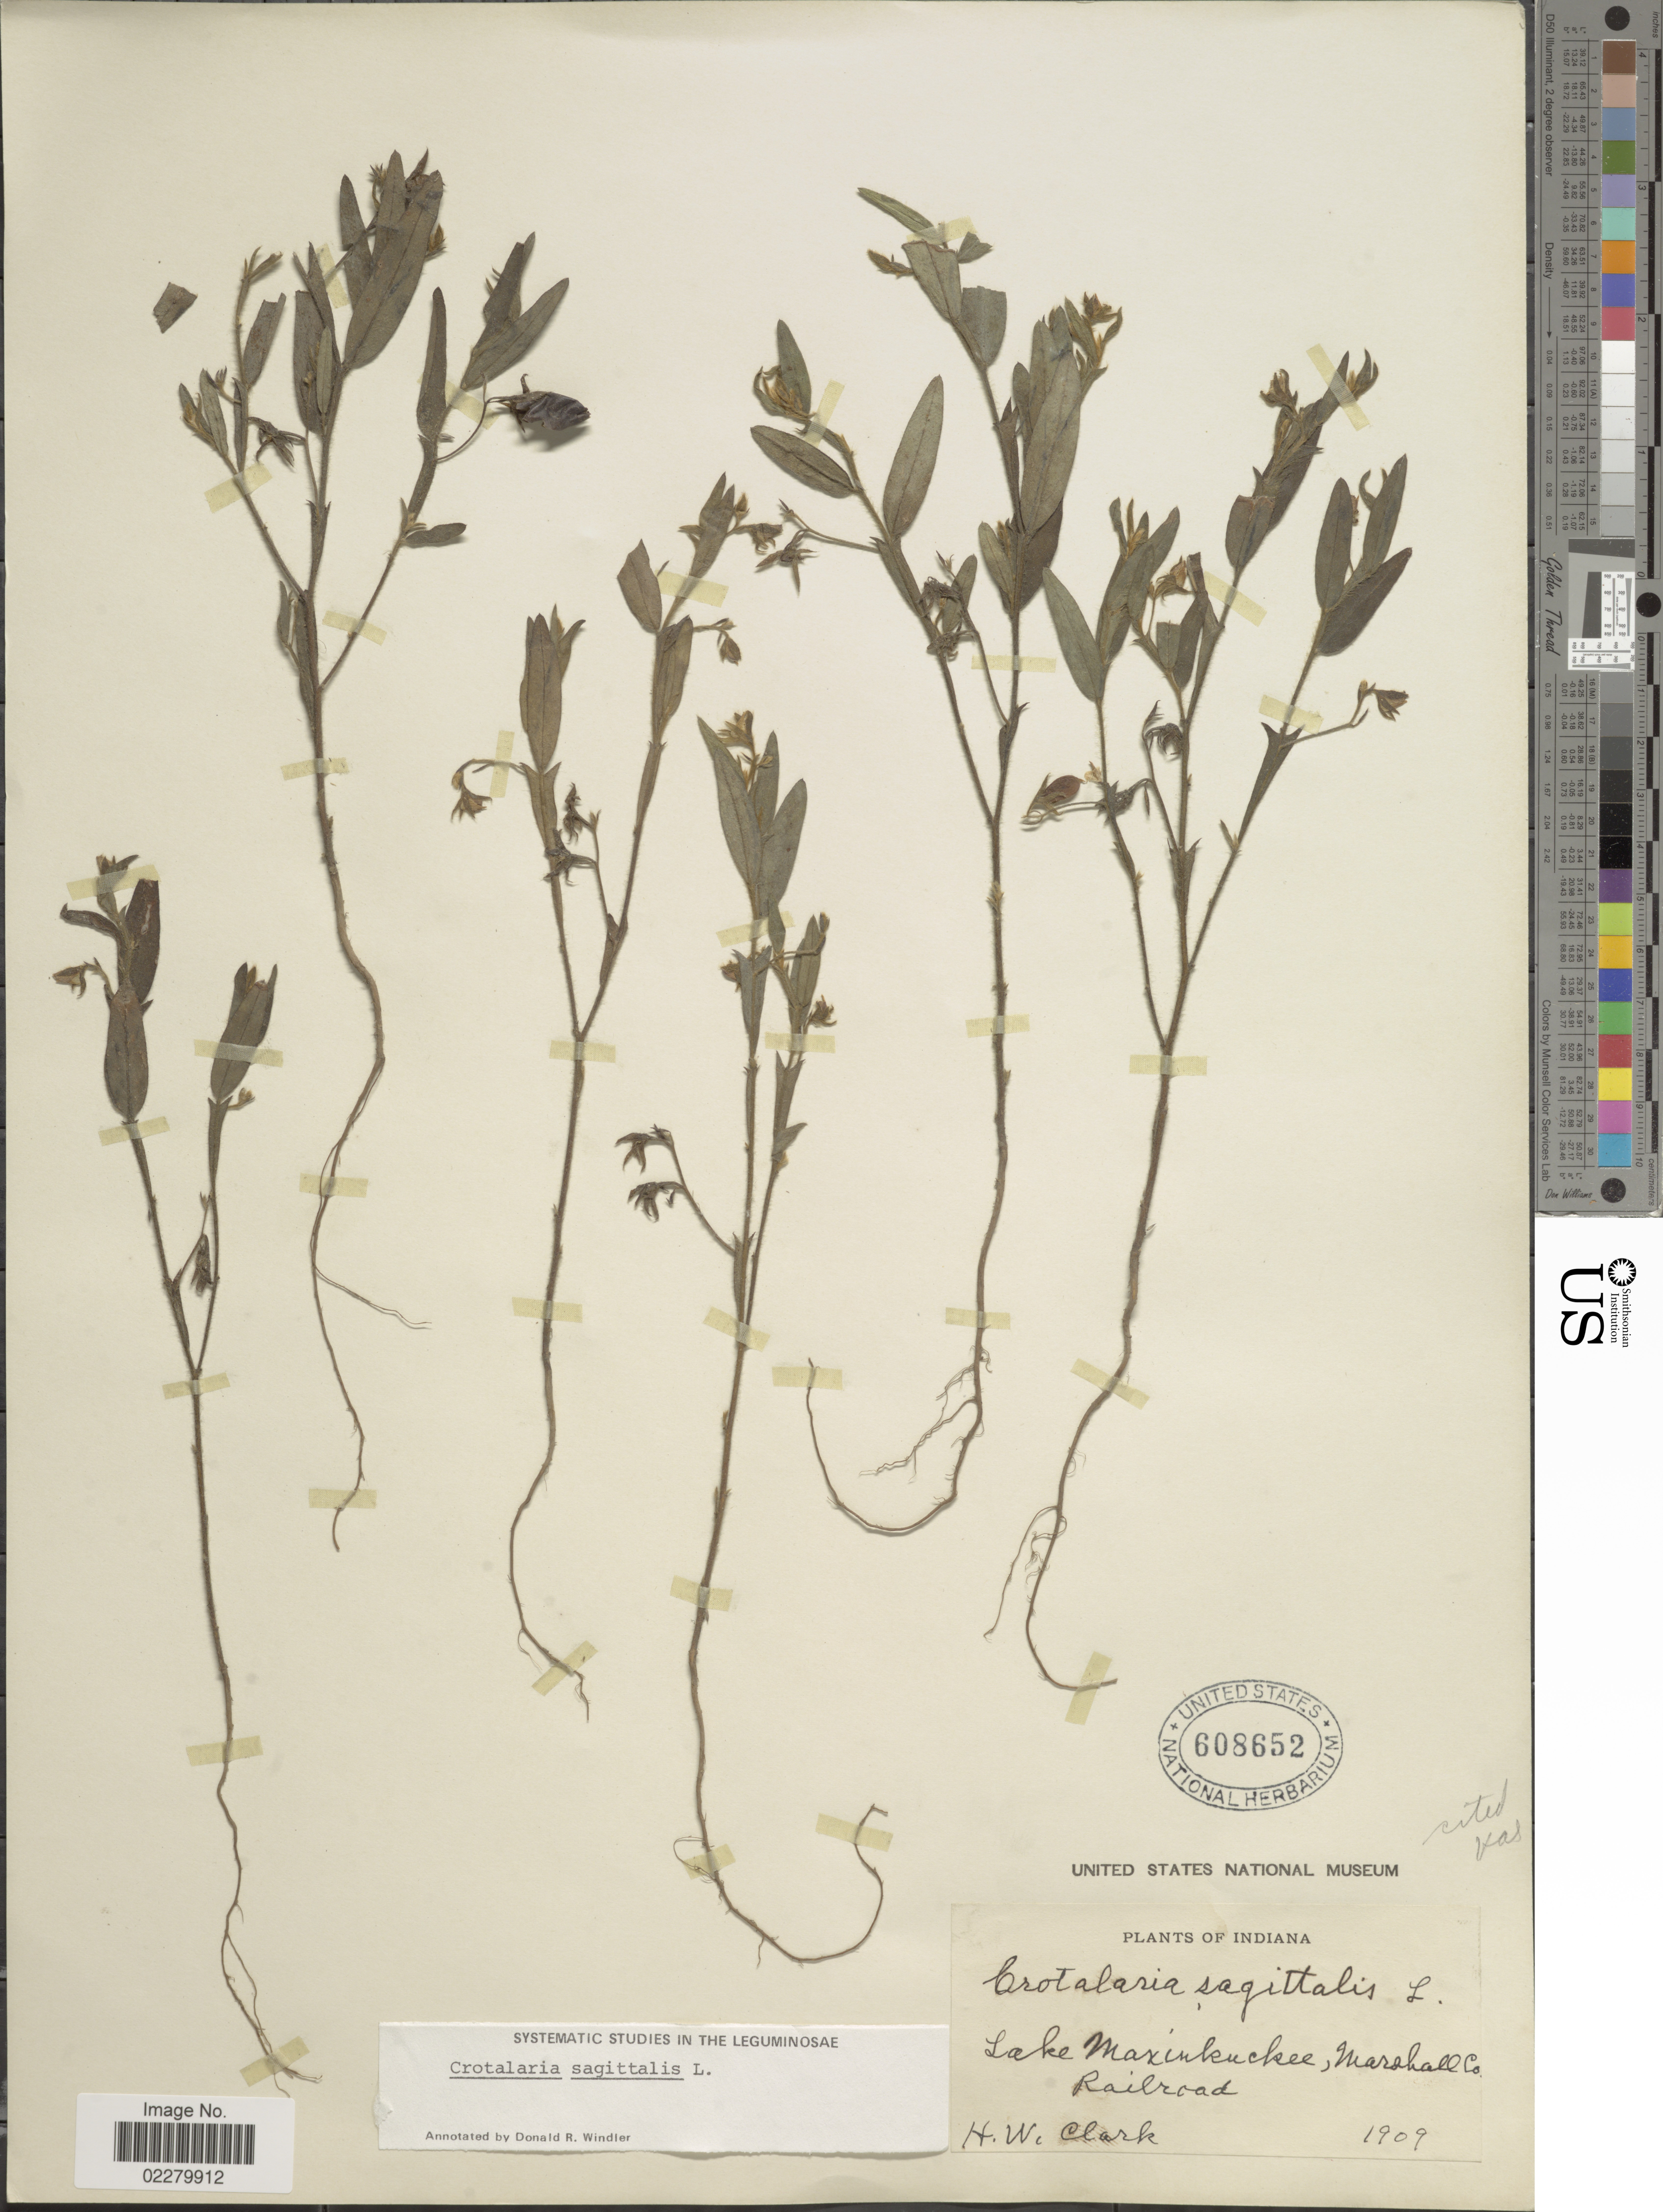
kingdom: Plantae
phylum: Tracheophyta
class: Magnoliopsida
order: Fabales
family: Fabaceae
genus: Crotalaria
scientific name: Crotalaria sagittalis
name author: L.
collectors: H. W. Clark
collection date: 1909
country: United States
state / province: Indiana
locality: Lake Maxinkuckee, Marshall Co. Railroad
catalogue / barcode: US 608652